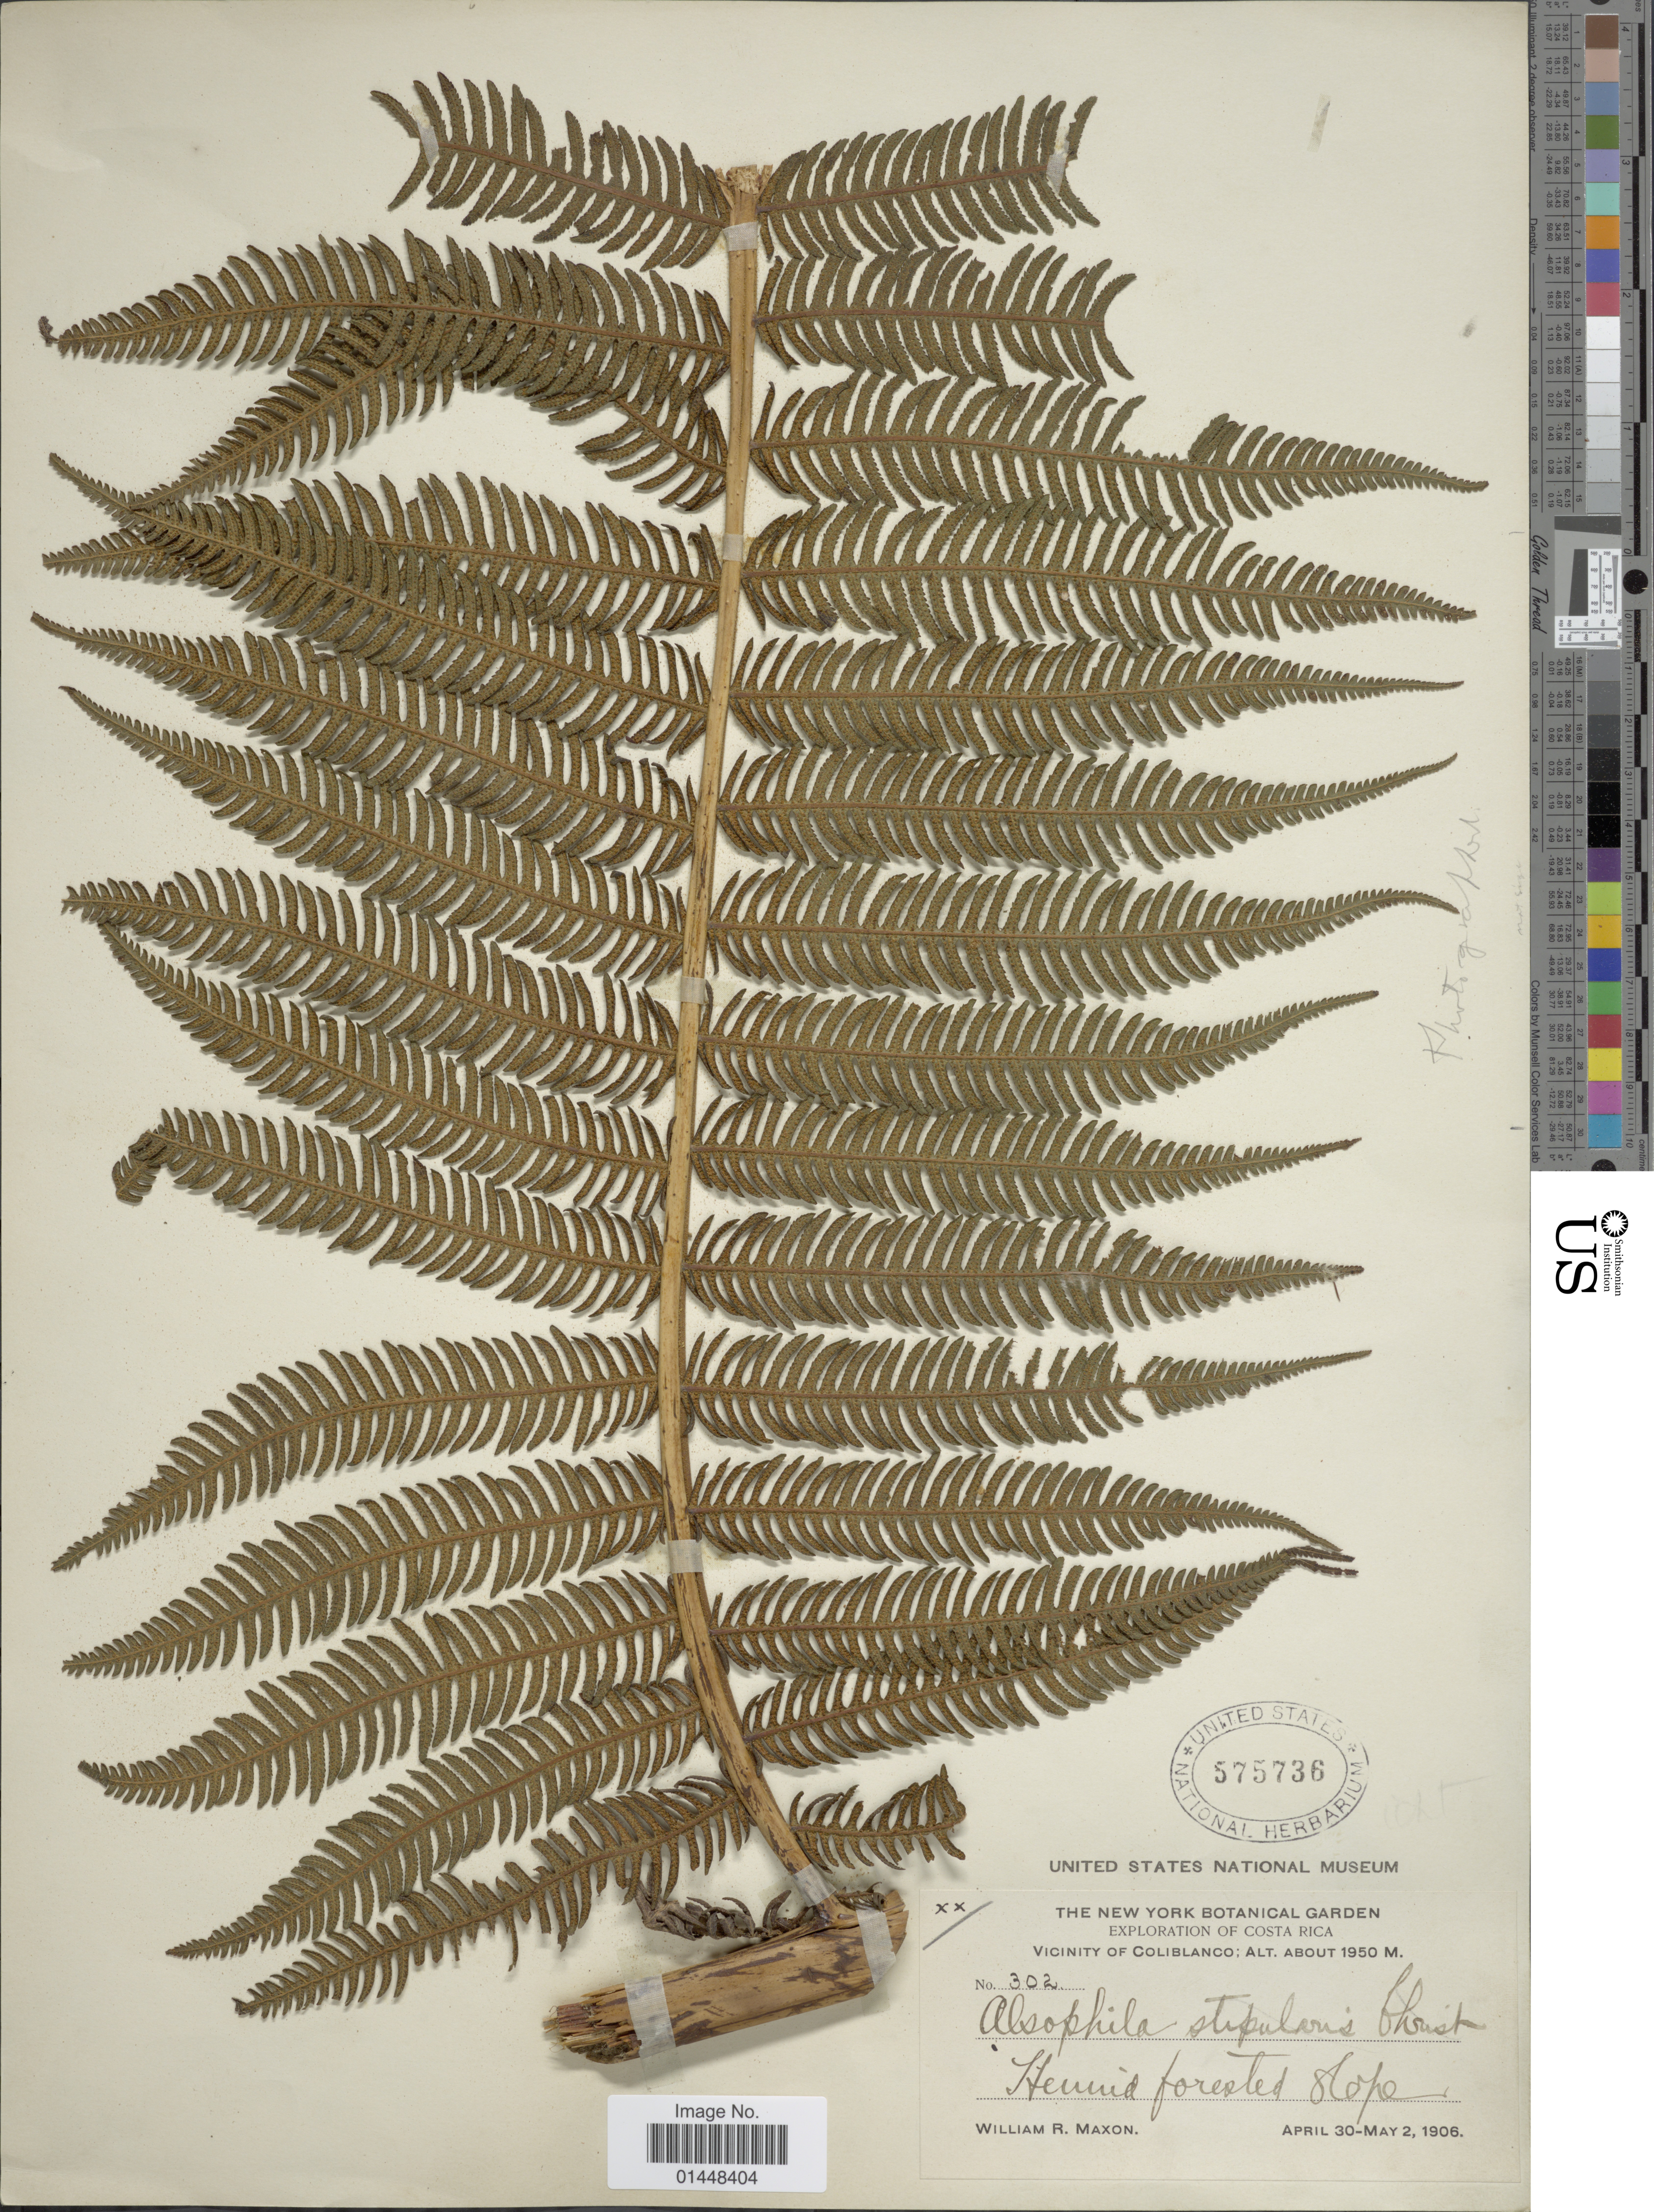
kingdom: Plantae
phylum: Tracheophyta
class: Polypodiopsida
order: Cyatheales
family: Cyatheaceae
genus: Cyathea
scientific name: Cyathea bicrenata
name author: Liebm.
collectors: W. R. Maxon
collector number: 302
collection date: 1906-04-30/1906-05-02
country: Costa Rica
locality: Costa Rica, Vicinity of Coliblanco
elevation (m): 1950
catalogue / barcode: US 575736